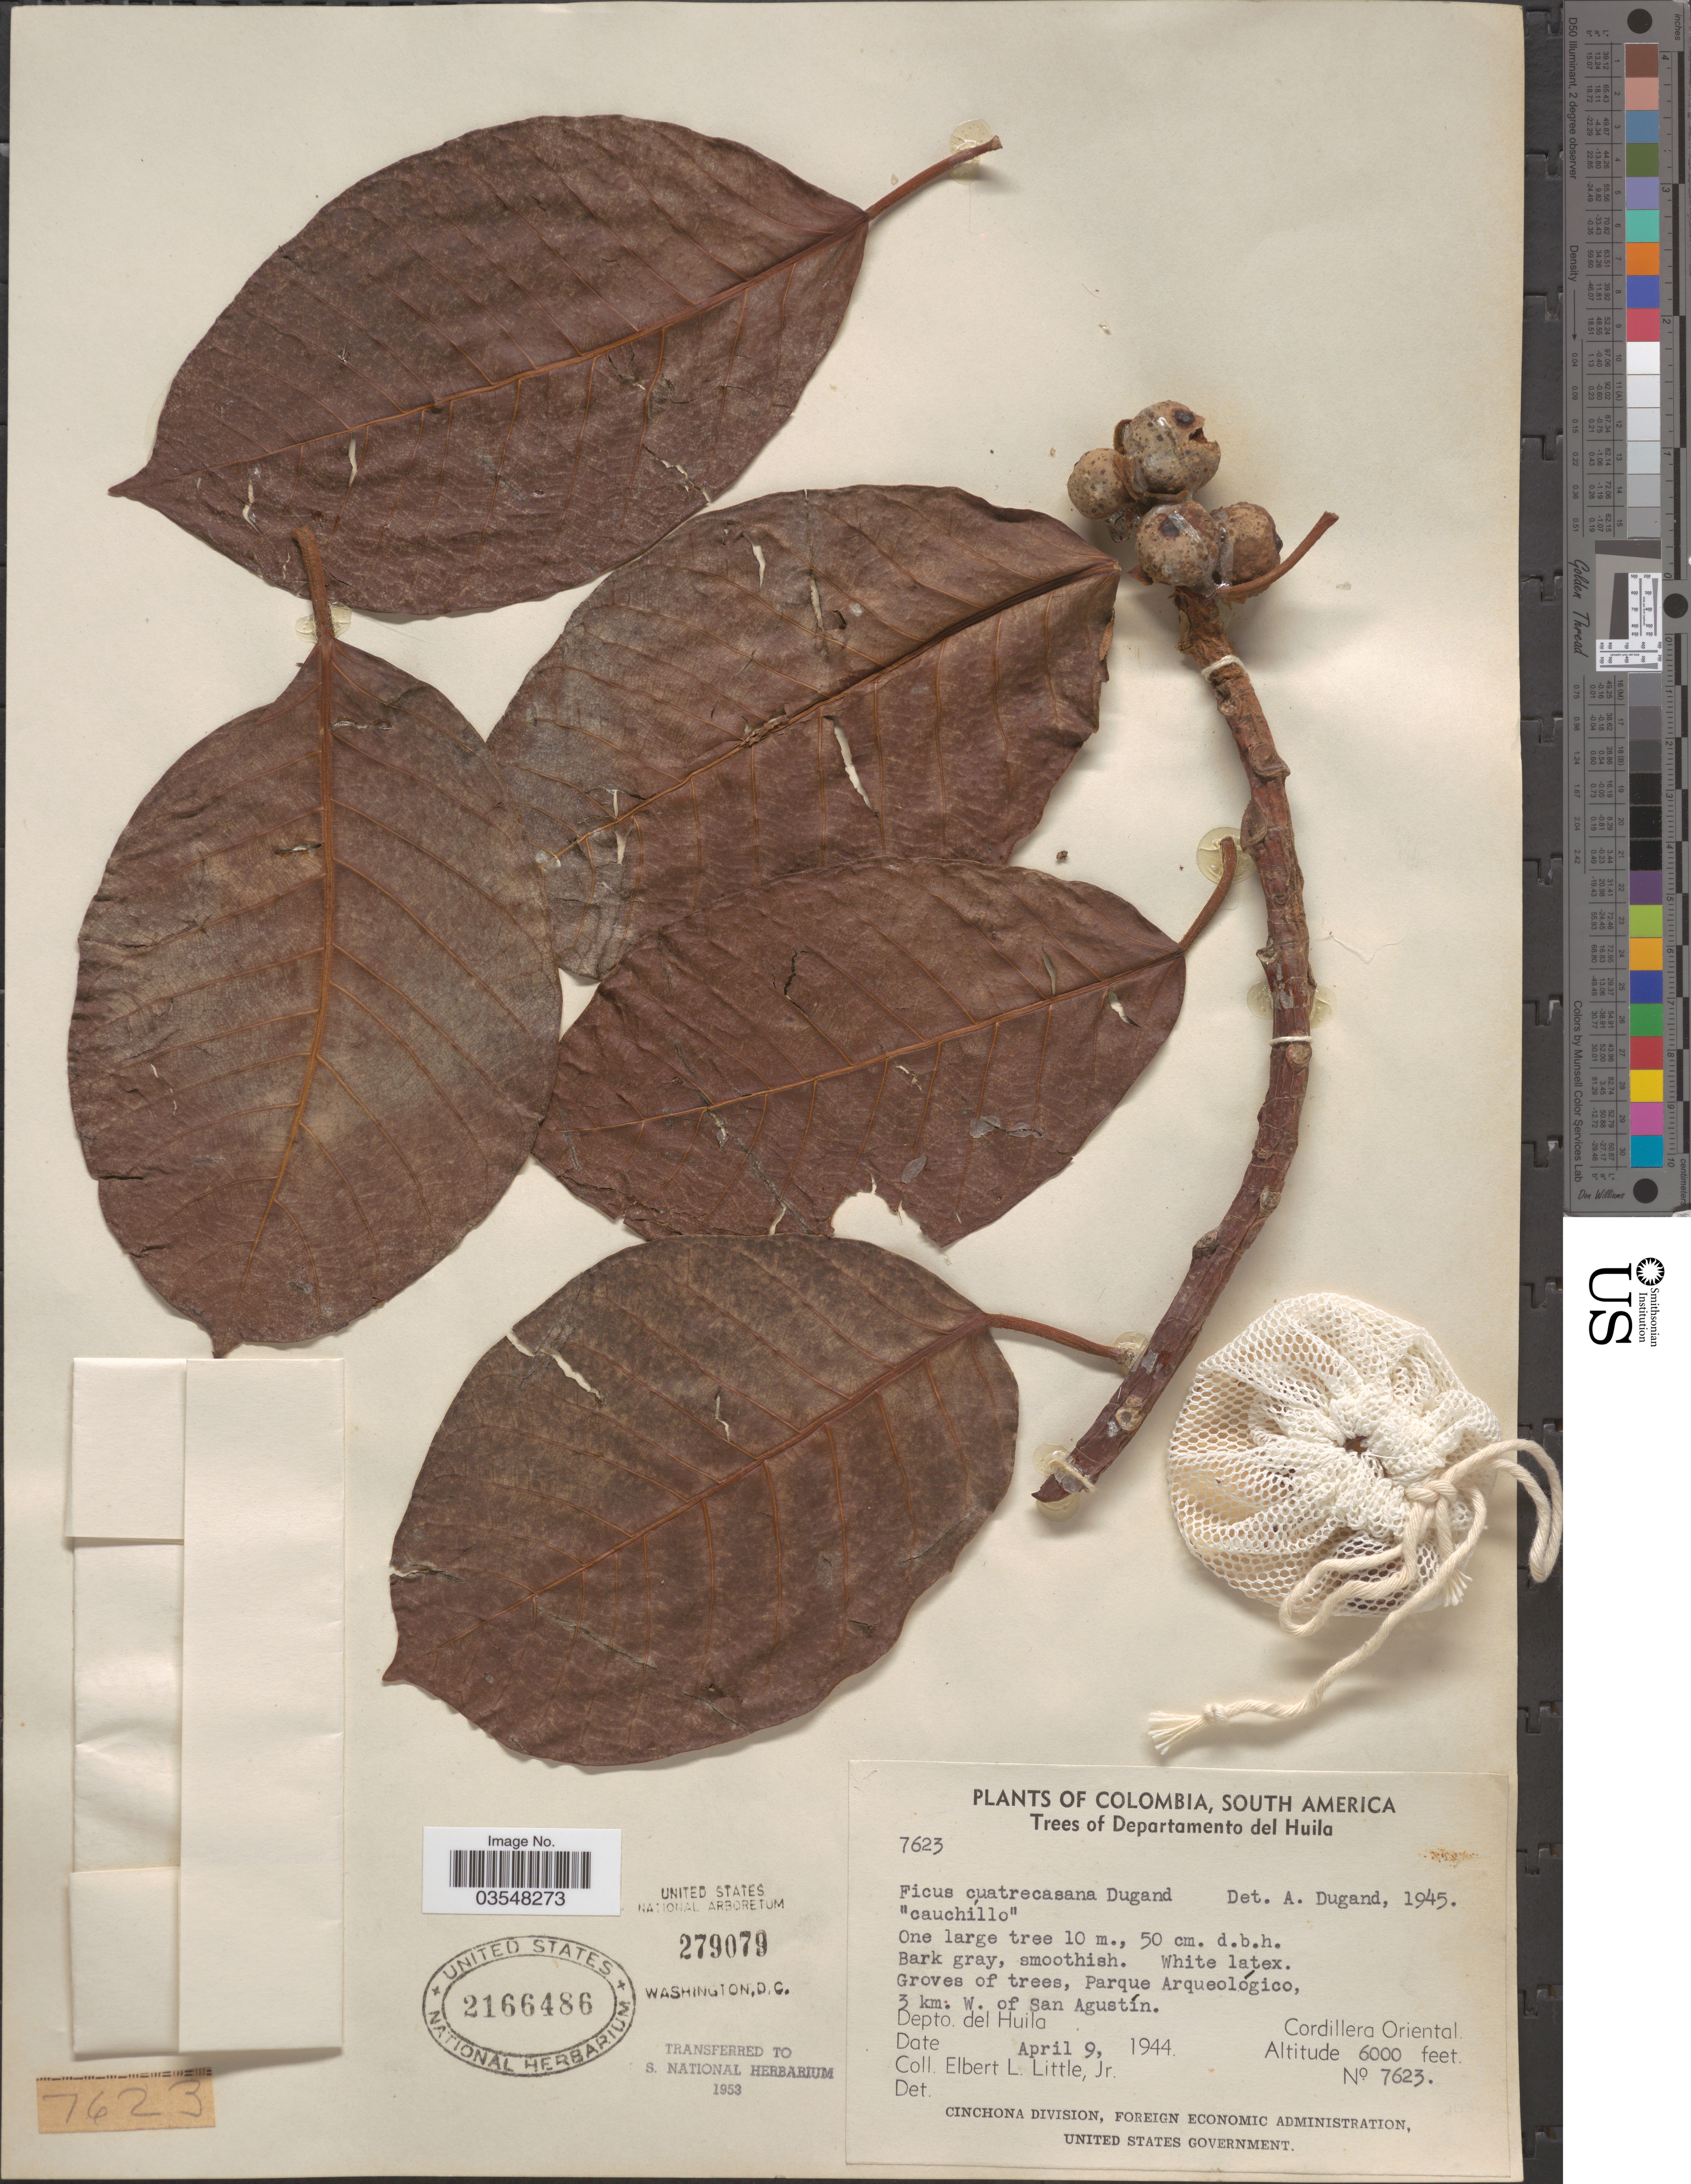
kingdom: Plantae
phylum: Tracheophyta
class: Magnoliopsida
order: Rosales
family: Moraceae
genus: Ficus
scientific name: Ficus cuatrecasasiana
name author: Dugand G.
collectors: E. L. Little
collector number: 7623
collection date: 1944-04-09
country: Colombia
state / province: Huila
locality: Departamento del Huila. Groves of trees, Parque Arqueológico, 3 km. W. of San Agustín. Depto. del Huila. Cordillera Oriental.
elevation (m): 1829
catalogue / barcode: US 2166486